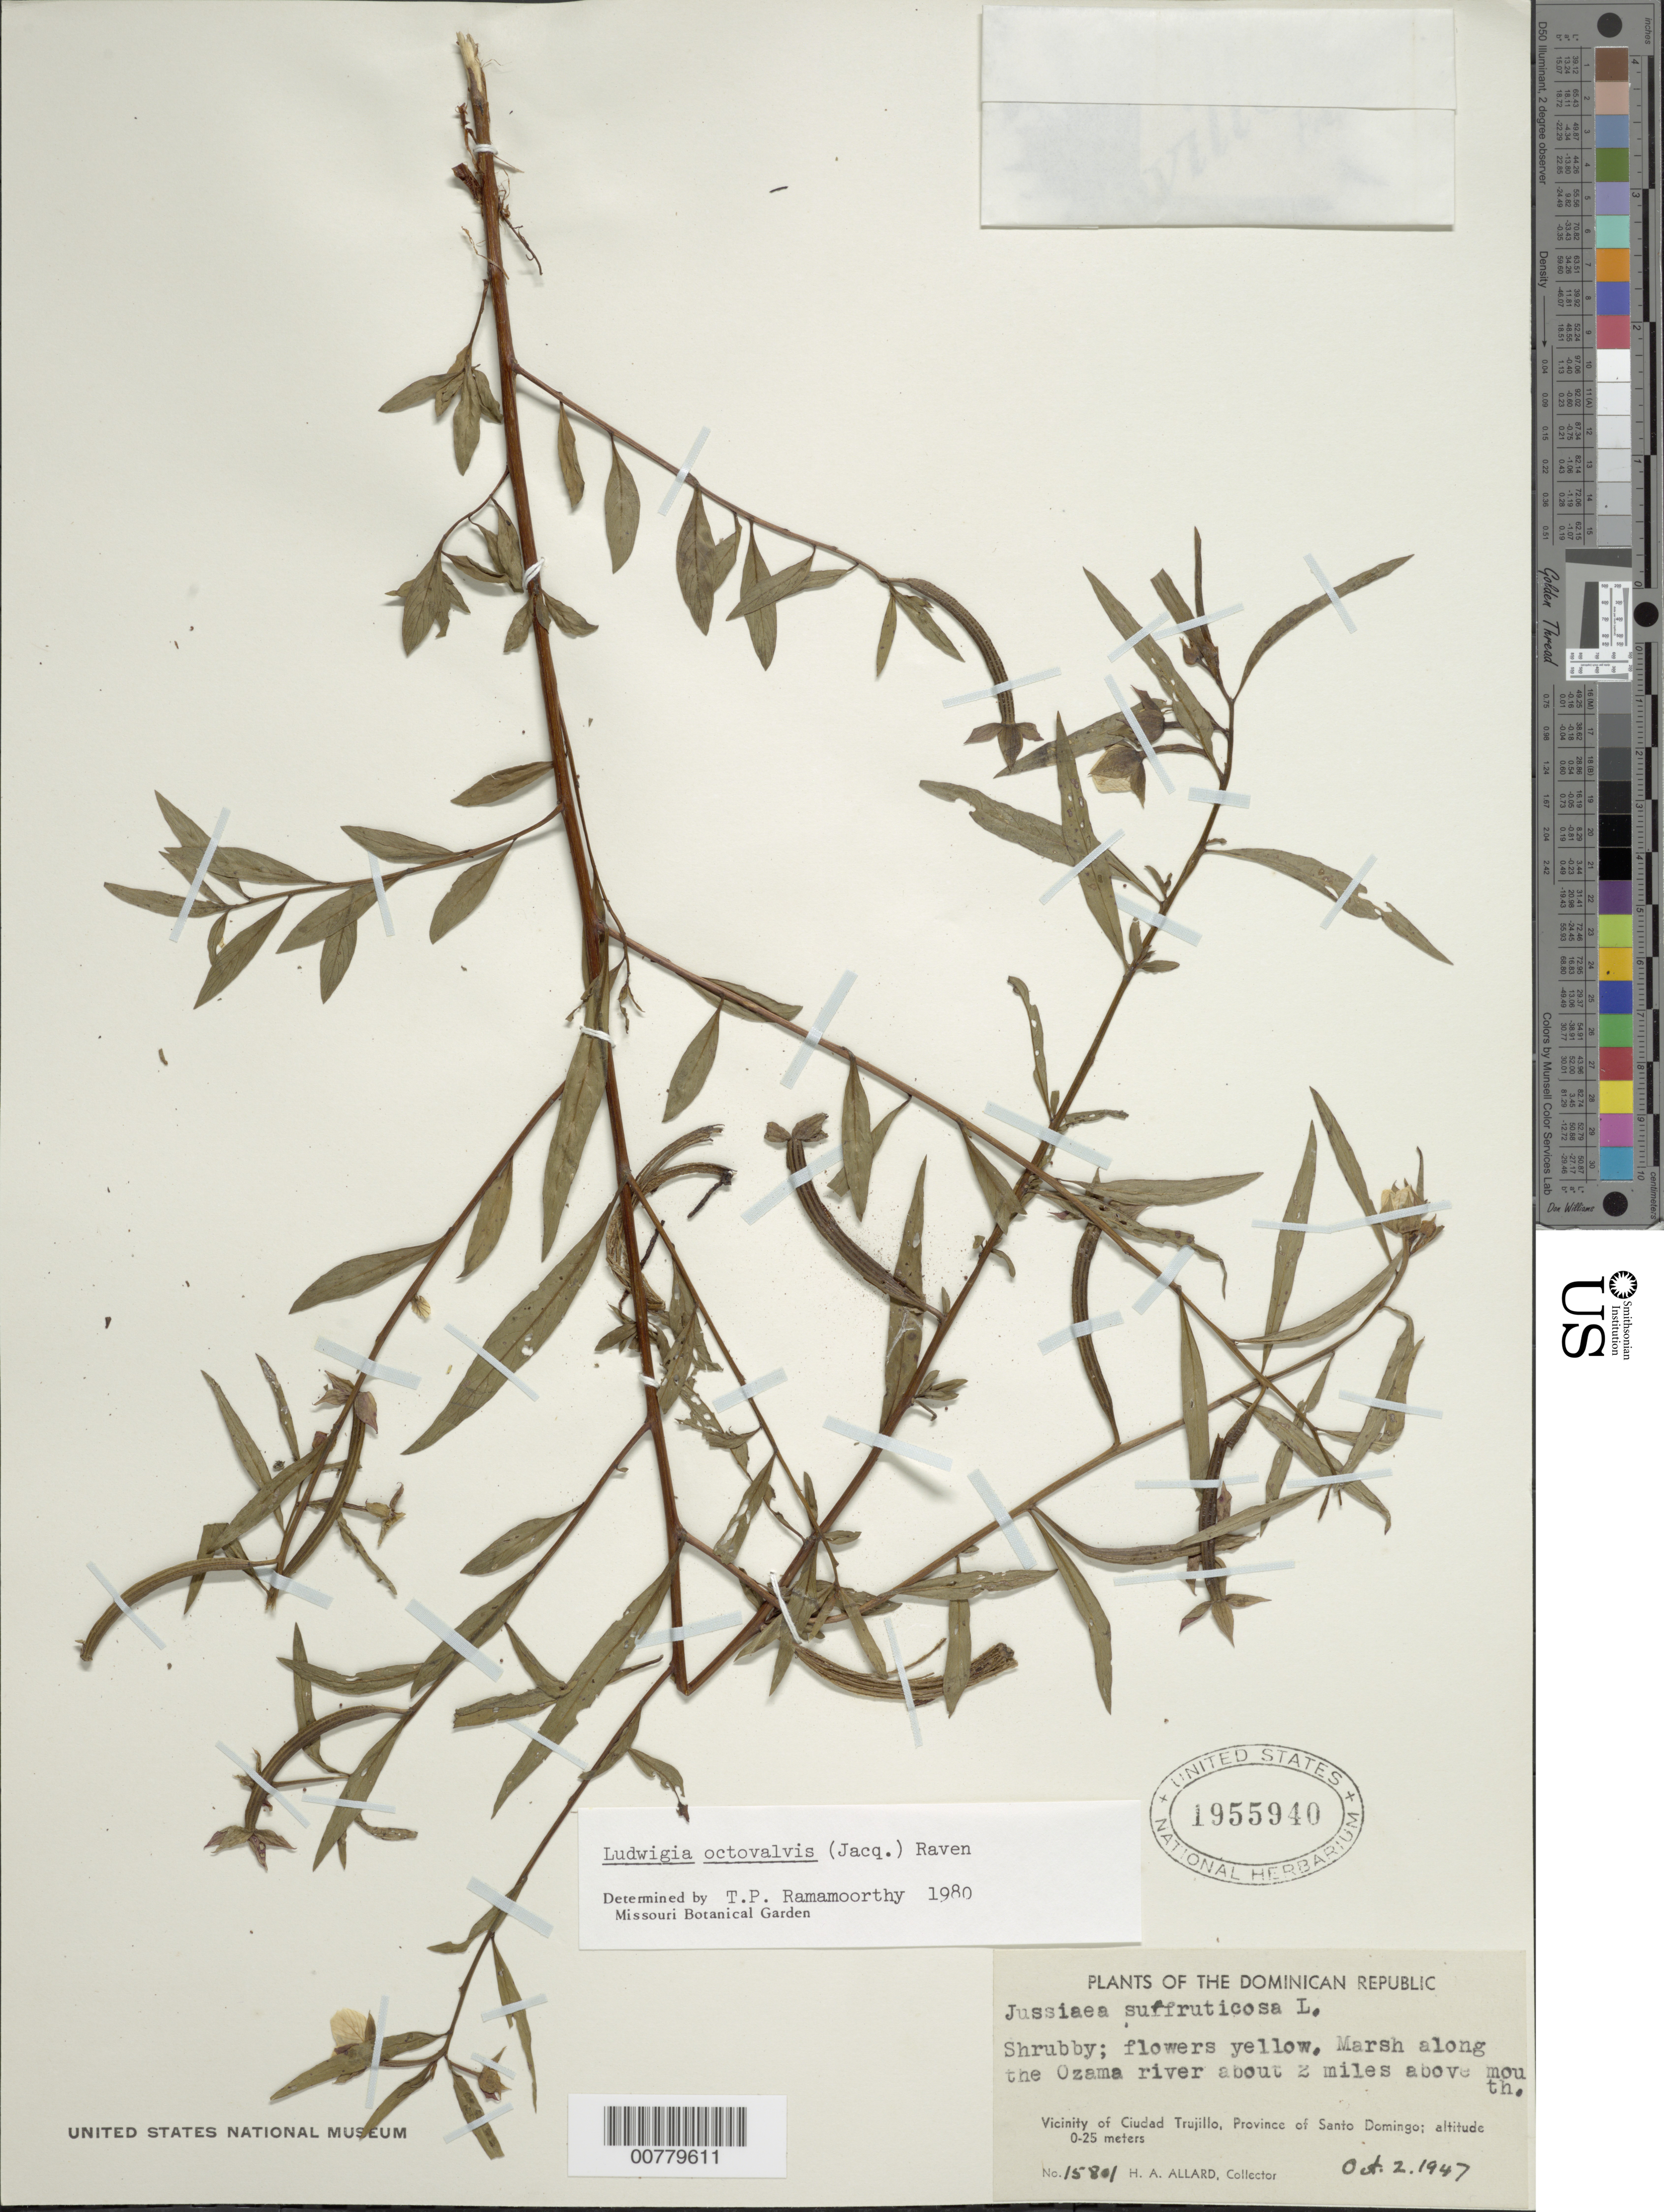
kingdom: Plantae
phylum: Tracheophyta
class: Magnoliopsida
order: Myrtales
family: Onagraceae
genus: Ludwigia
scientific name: Ludwigia octovalvis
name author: (Jacq.) P.H. Raven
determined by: Ramamoorthy, T. P.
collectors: H. A. Allard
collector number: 15801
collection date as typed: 02 Oct 1947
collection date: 1947-10-02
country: Dominican Republic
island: Hispaniola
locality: Province of Santo Domingo, vicinity of Ciudad Trujillo, along the Ozama River about 2 miles above mouth.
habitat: Marsh along river.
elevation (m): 0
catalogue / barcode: US 1955940